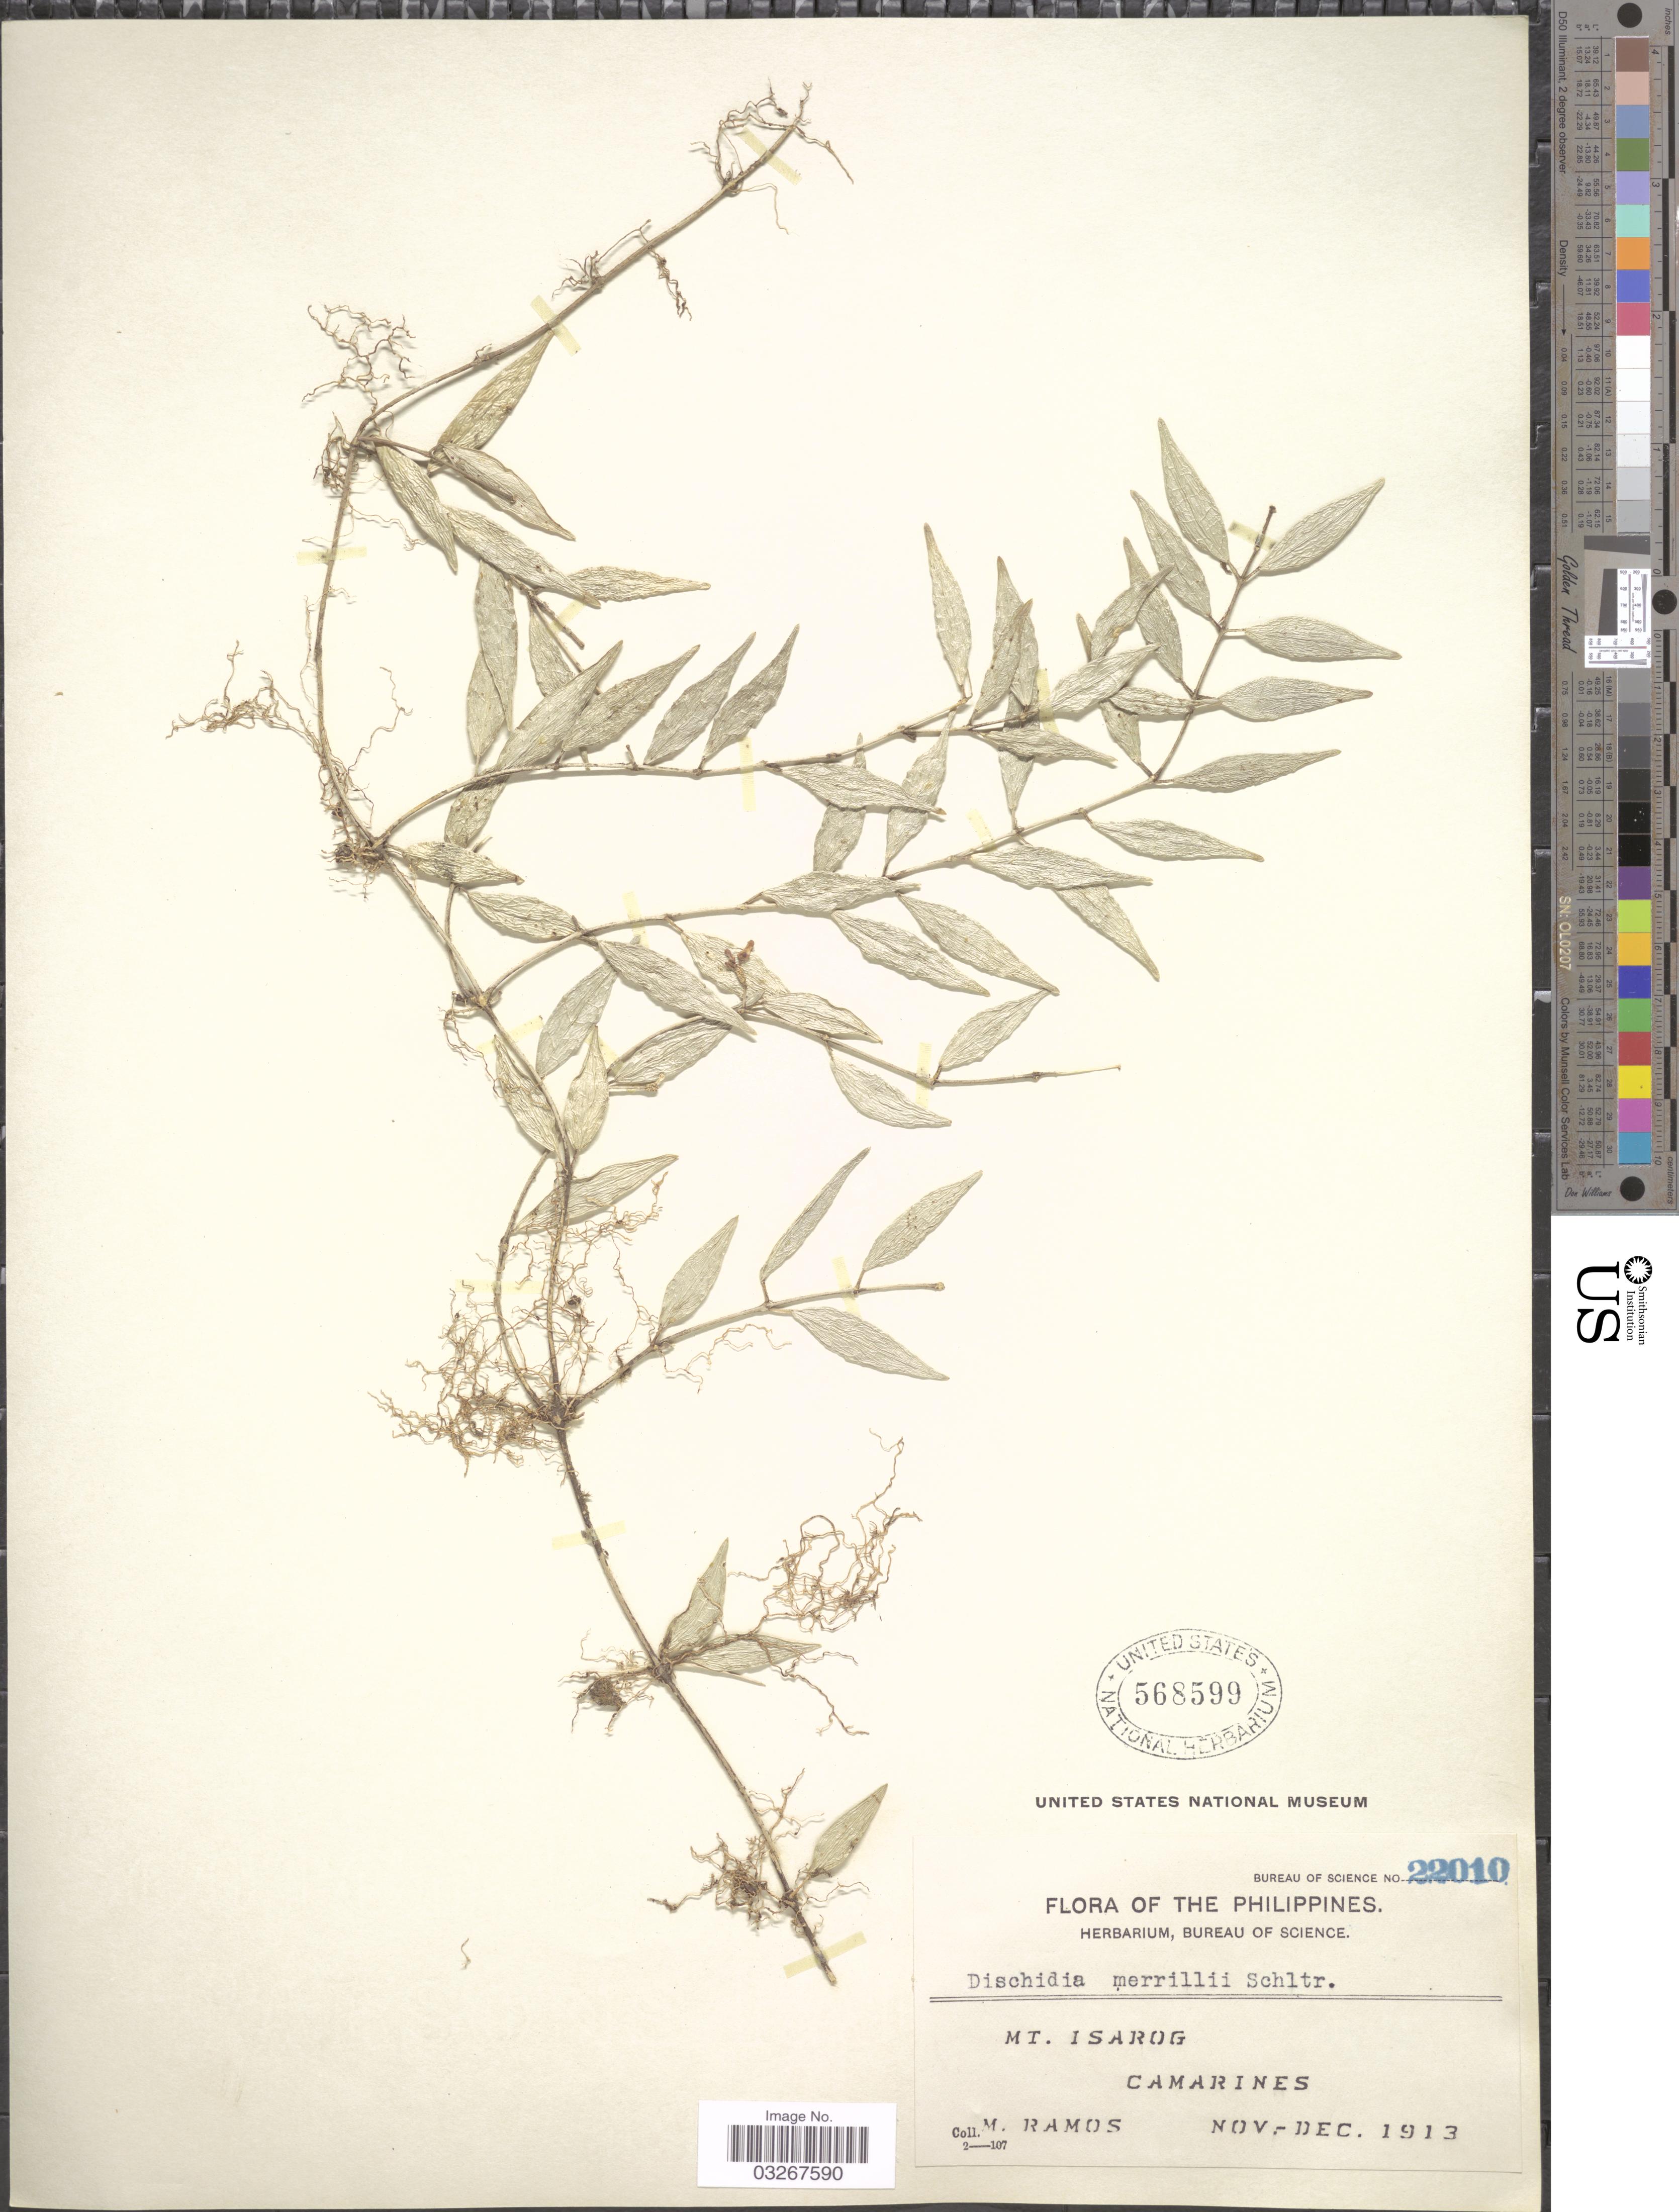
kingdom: Plantae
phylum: Tracheophyta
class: Magnoliopsida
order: Gentianales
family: Apocynaceae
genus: Dischidia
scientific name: Dischidia merrillii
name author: Schltr.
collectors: M. Ramos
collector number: Bureau of Science 22010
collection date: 1913-11/1913-12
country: Philippines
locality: Mt. Isarog, Camarines.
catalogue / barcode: US 568599